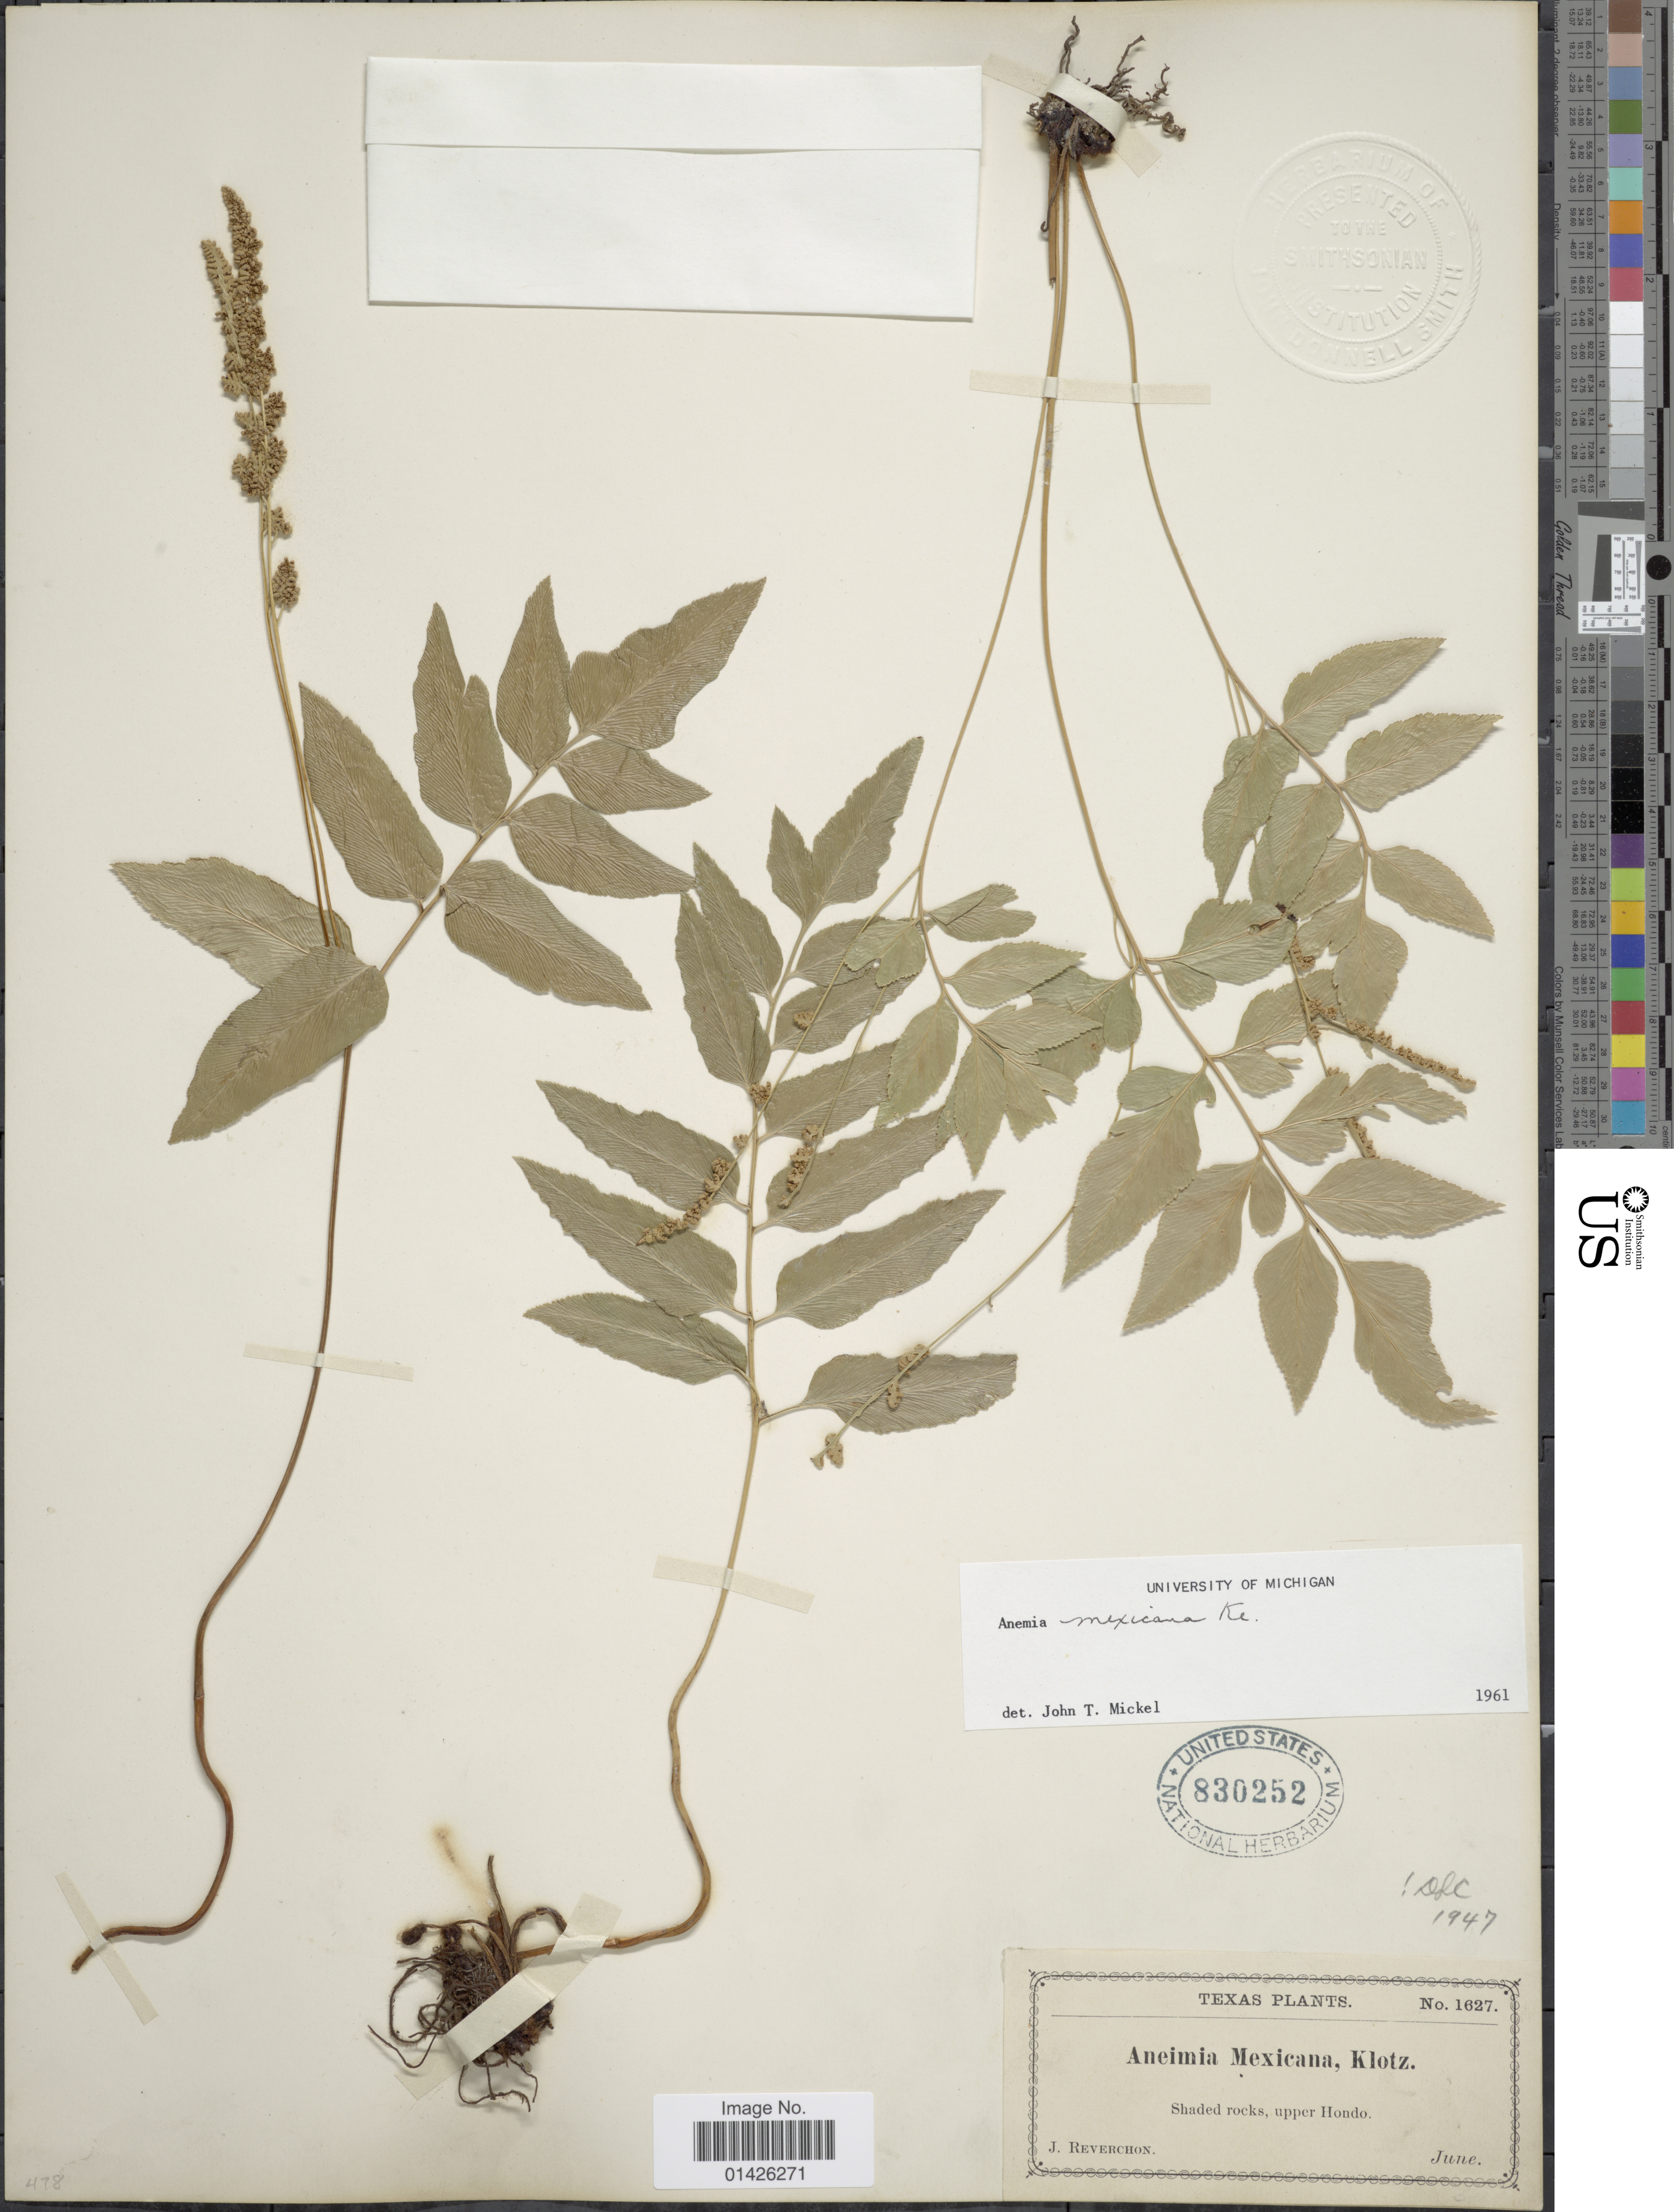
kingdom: Plantae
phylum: Tracheophyta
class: Polypodiopsida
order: Schizaeales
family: Anemiaceae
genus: Anemia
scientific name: Anemia mexicana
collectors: J. Reverchon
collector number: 1627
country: United States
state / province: Texas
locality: Shaded rocks, upper Hondo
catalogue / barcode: US 830252